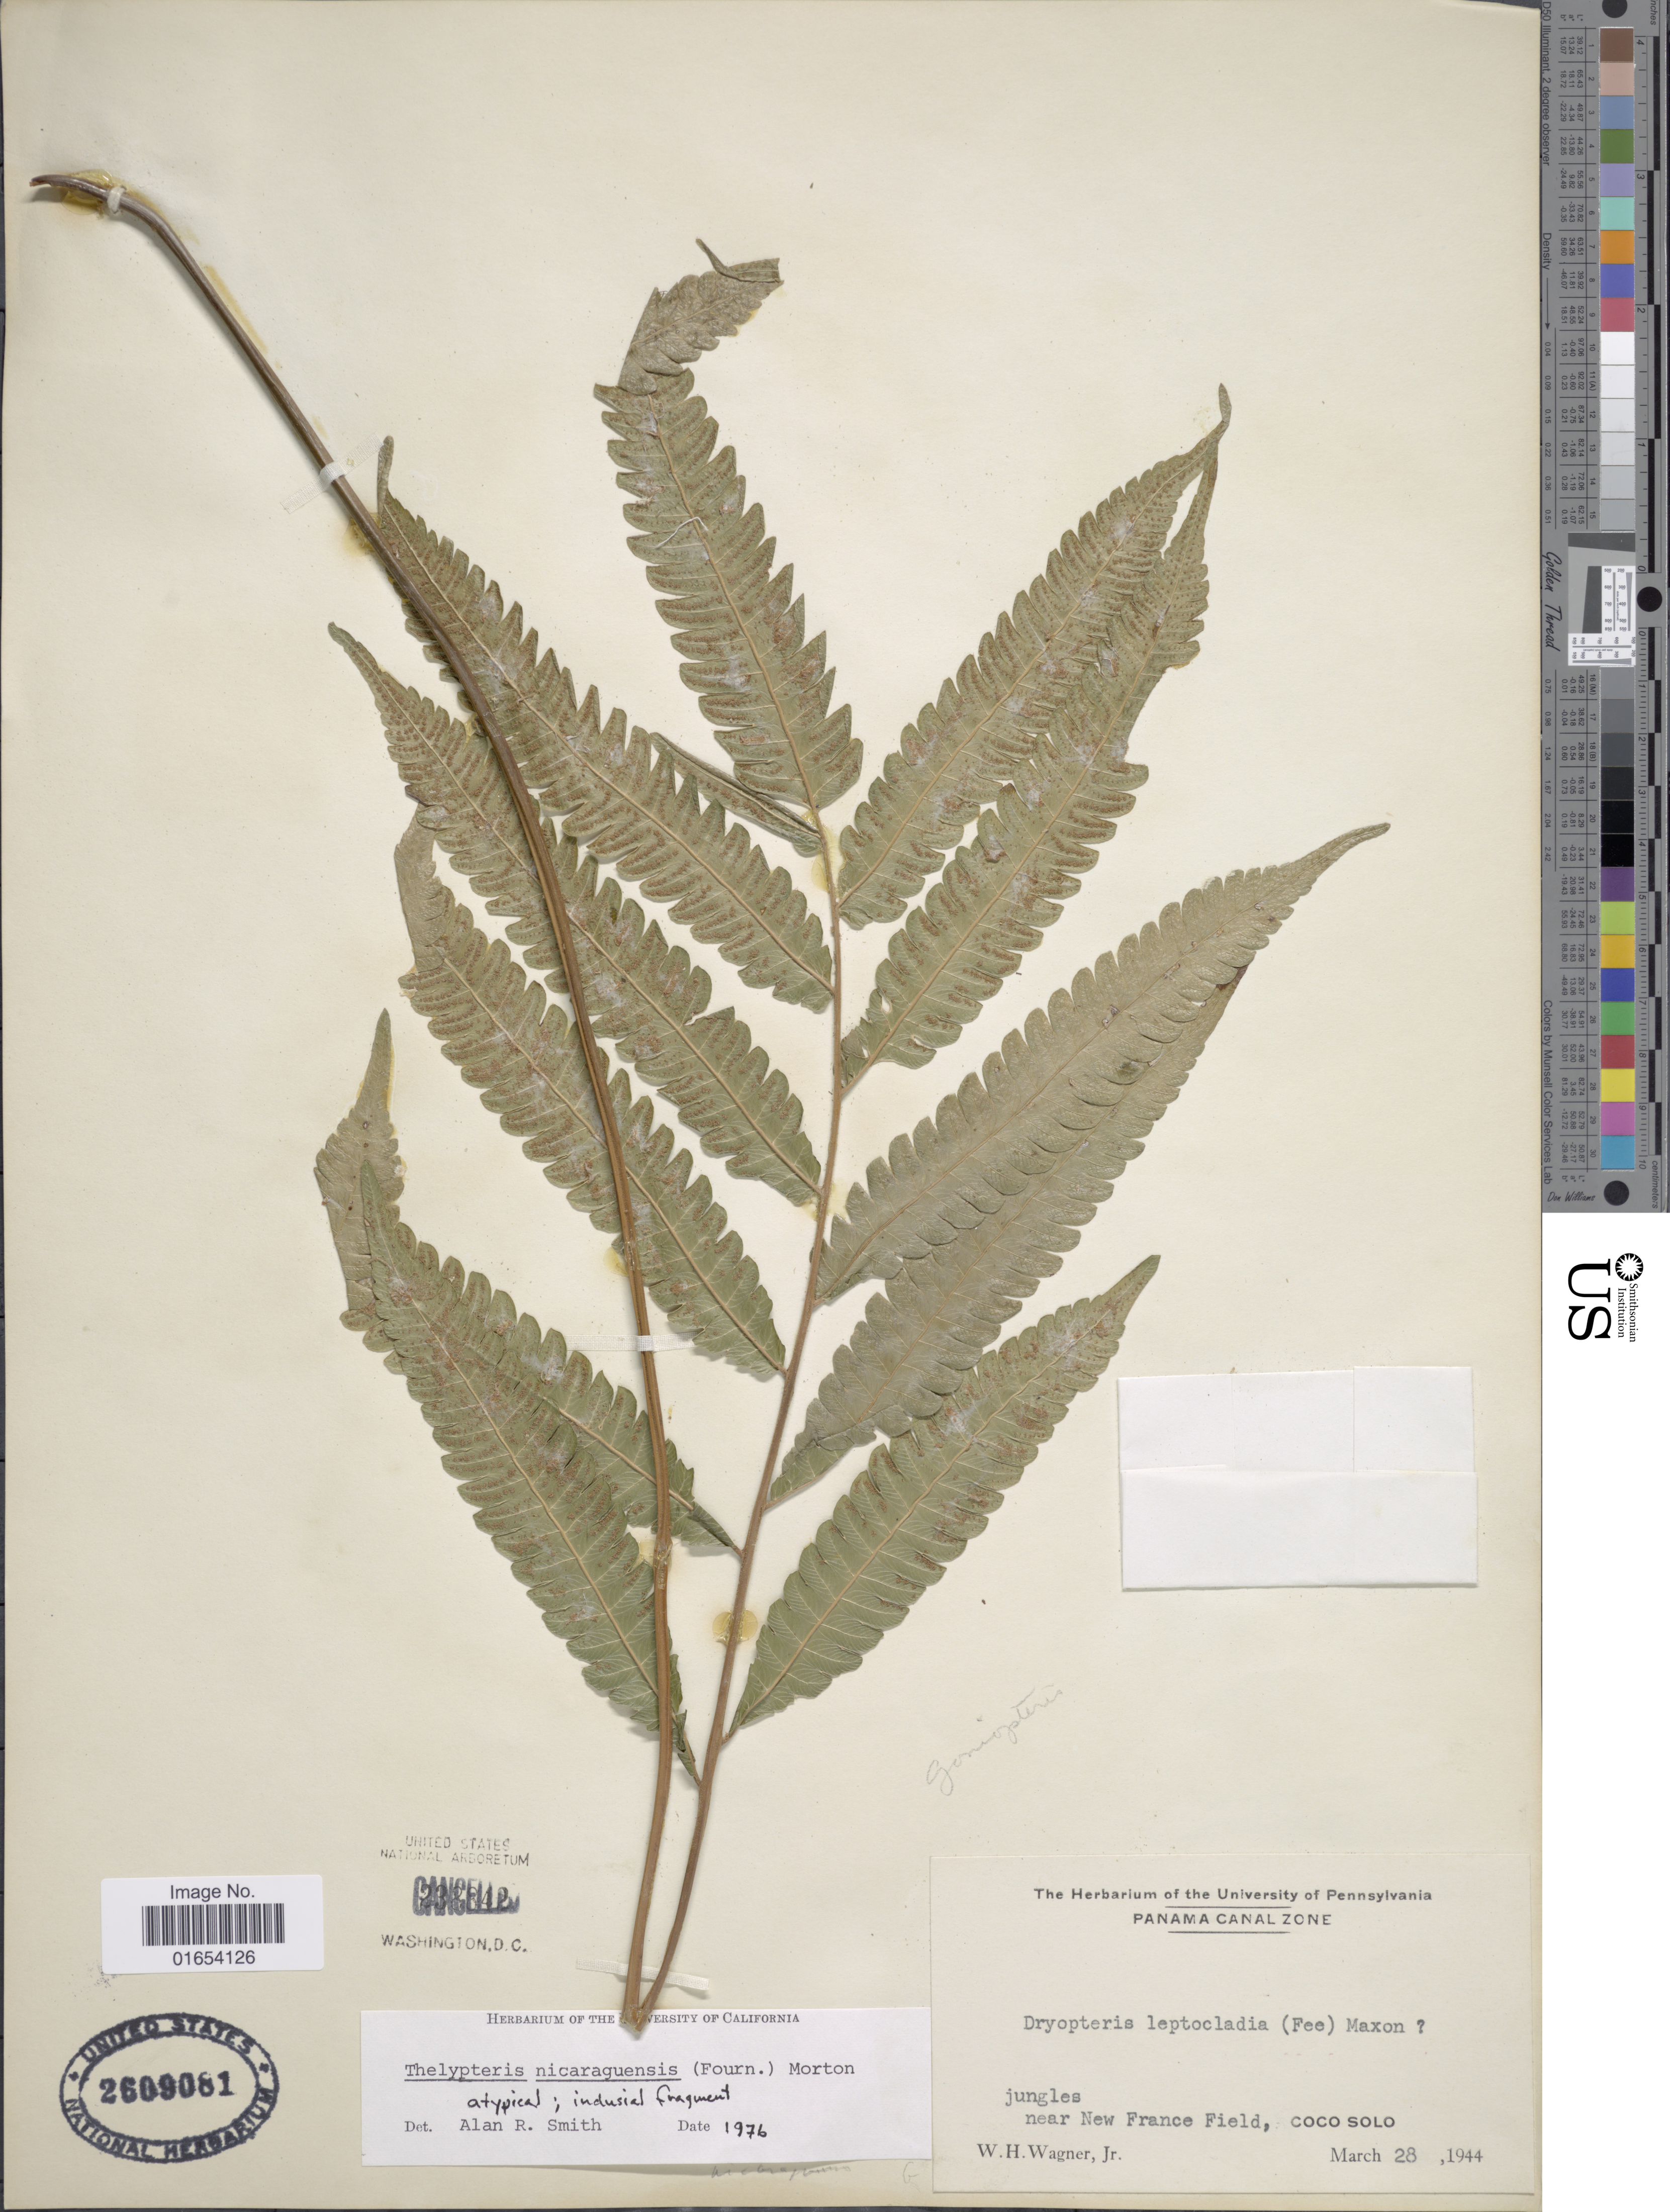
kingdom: Plantae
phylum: Tracheophyta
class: Polypodiopsida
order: Polypodiales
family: Thelypteridaceae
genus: Goniopteris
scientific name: Goniopteris nicaraguensis (C. Chr.) comb. nov., ined 2015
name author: (C. Chr.)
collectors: W. H. Wagner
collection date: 1944-03-28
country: Panama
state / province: Colón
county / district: Canal Zone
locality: Jungles near New France Field, Coco Solo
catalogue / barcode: US 26109081